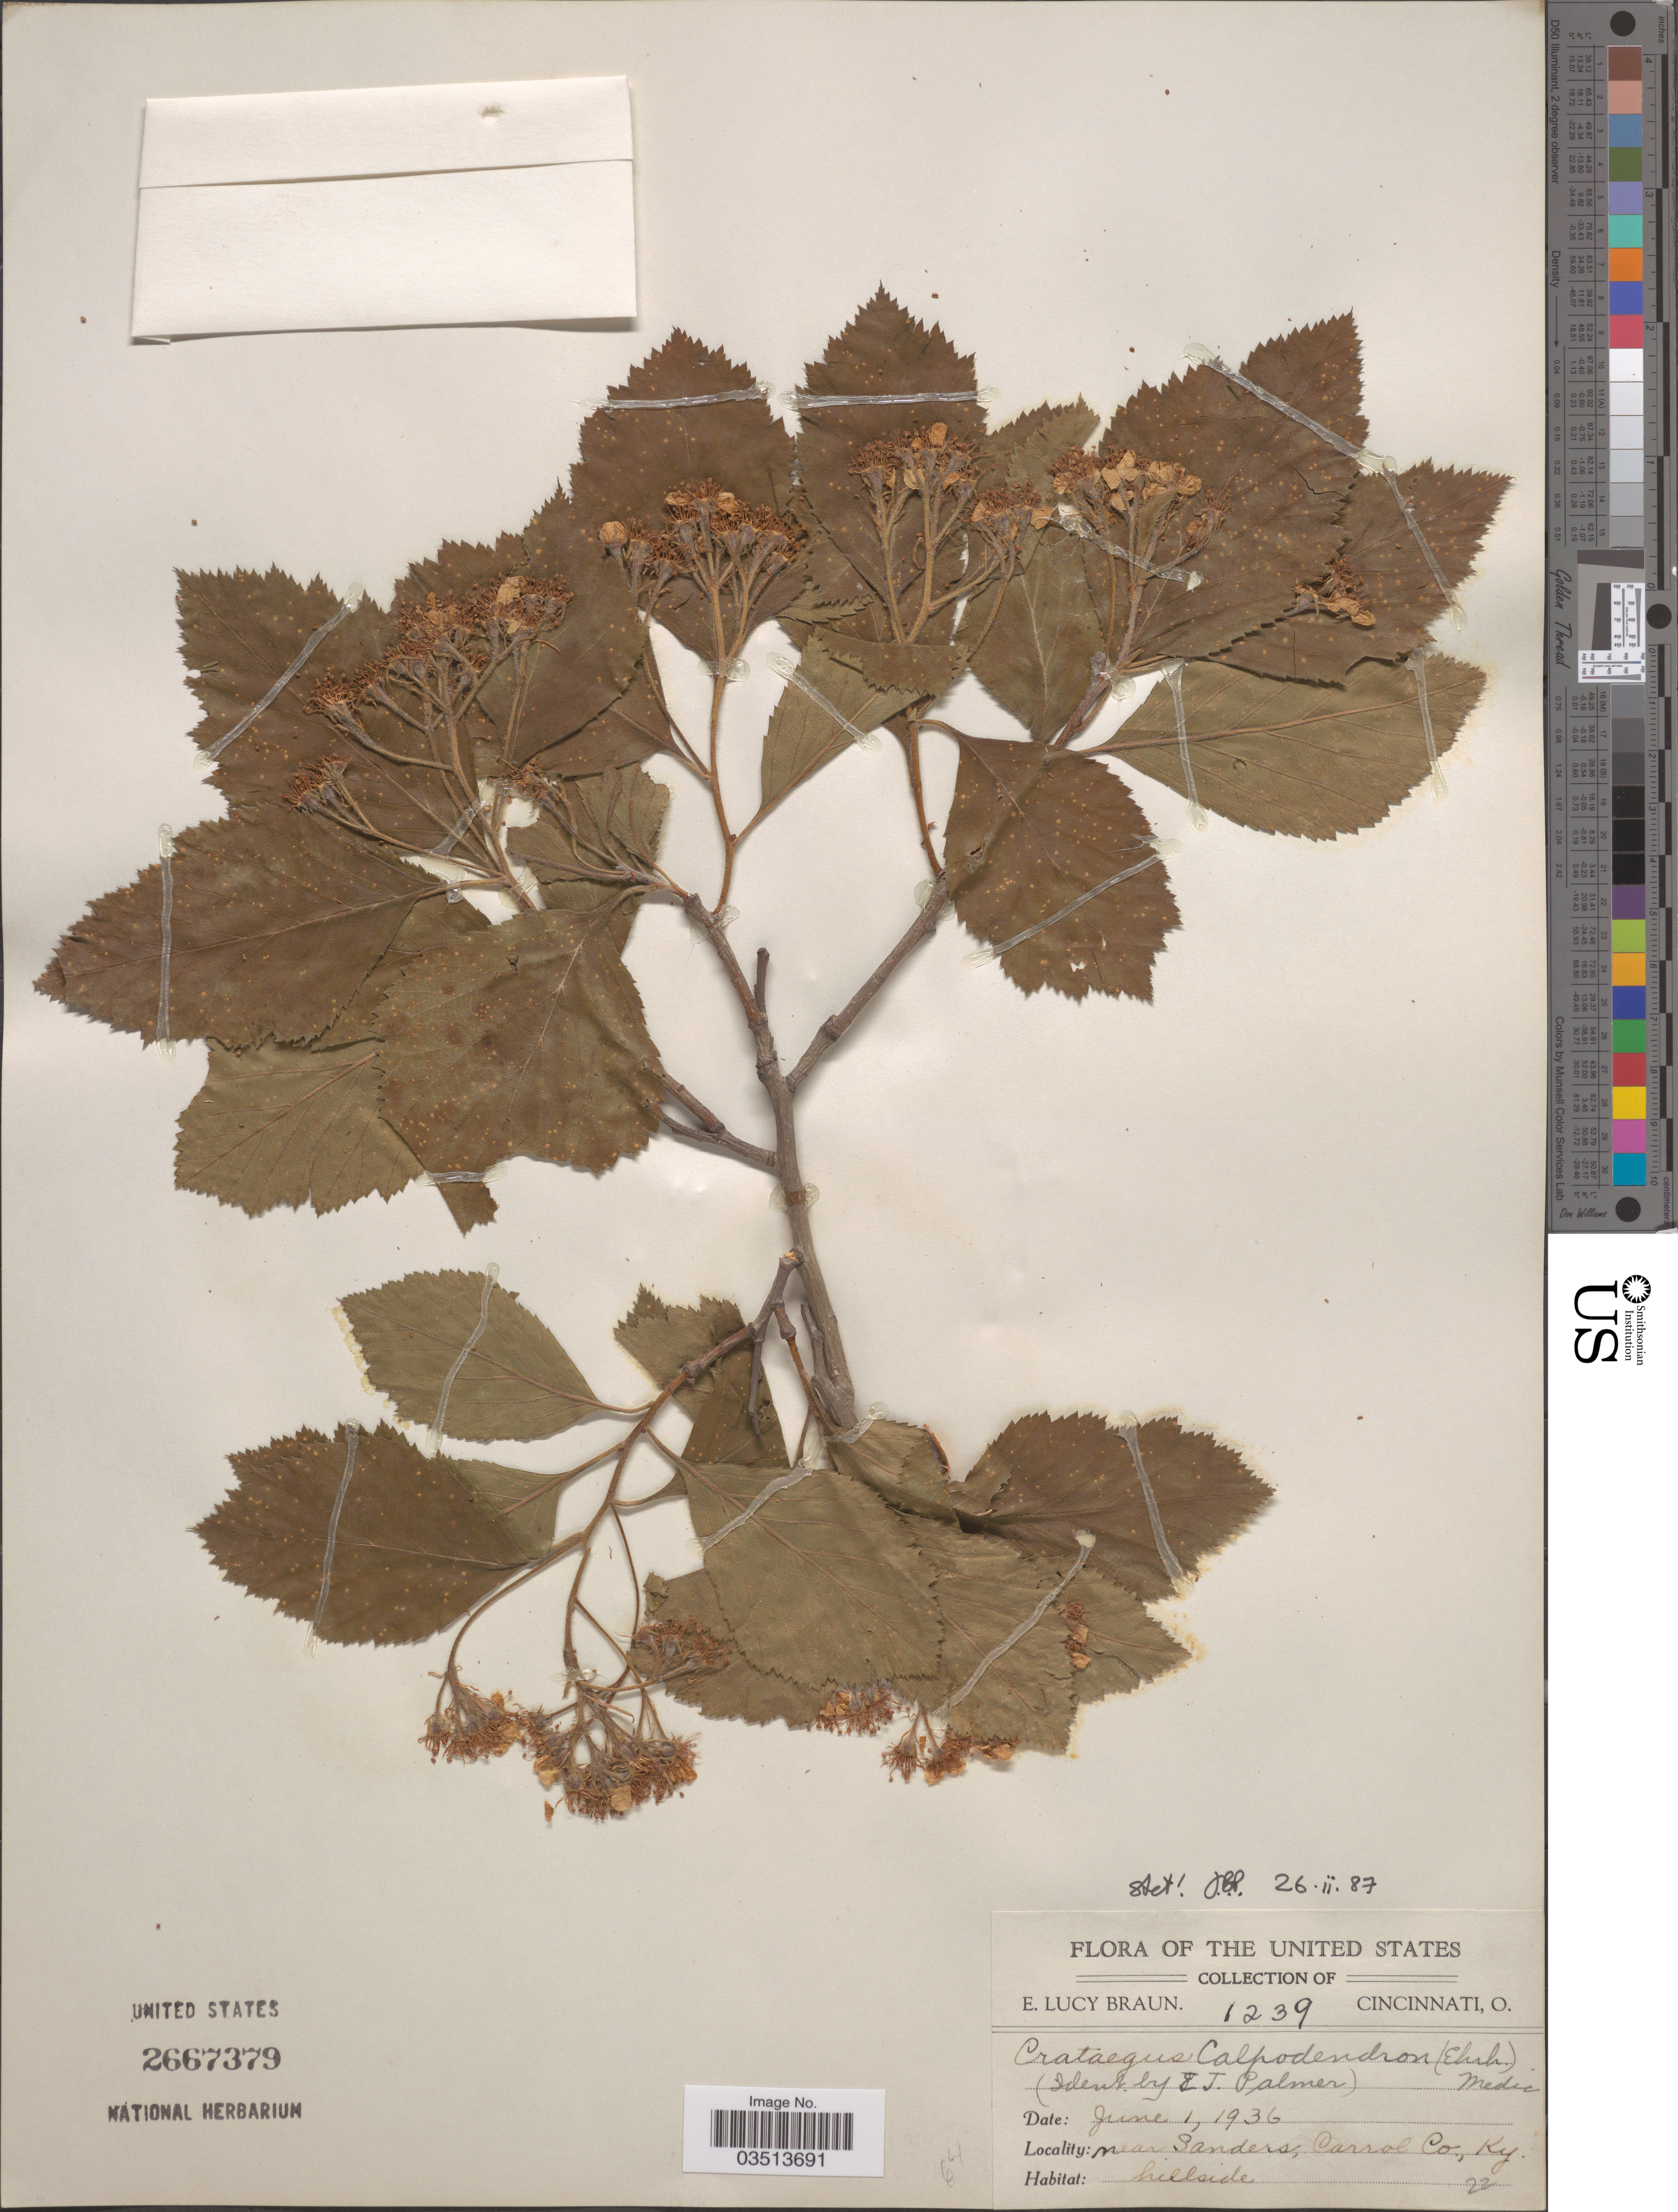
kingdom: Plantae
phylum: Tracheophyta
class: Magnoliopsida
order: Rosales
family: Rosaceae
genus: Crataegus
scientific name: Crataegus calpodendron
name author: (Ehrh.) Medik.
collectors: E. L. Braun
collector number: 1239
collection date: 1936-06-01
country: United States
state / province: Kentucky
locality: Near Sanders, Carrol Co.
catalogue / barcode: US 2667379